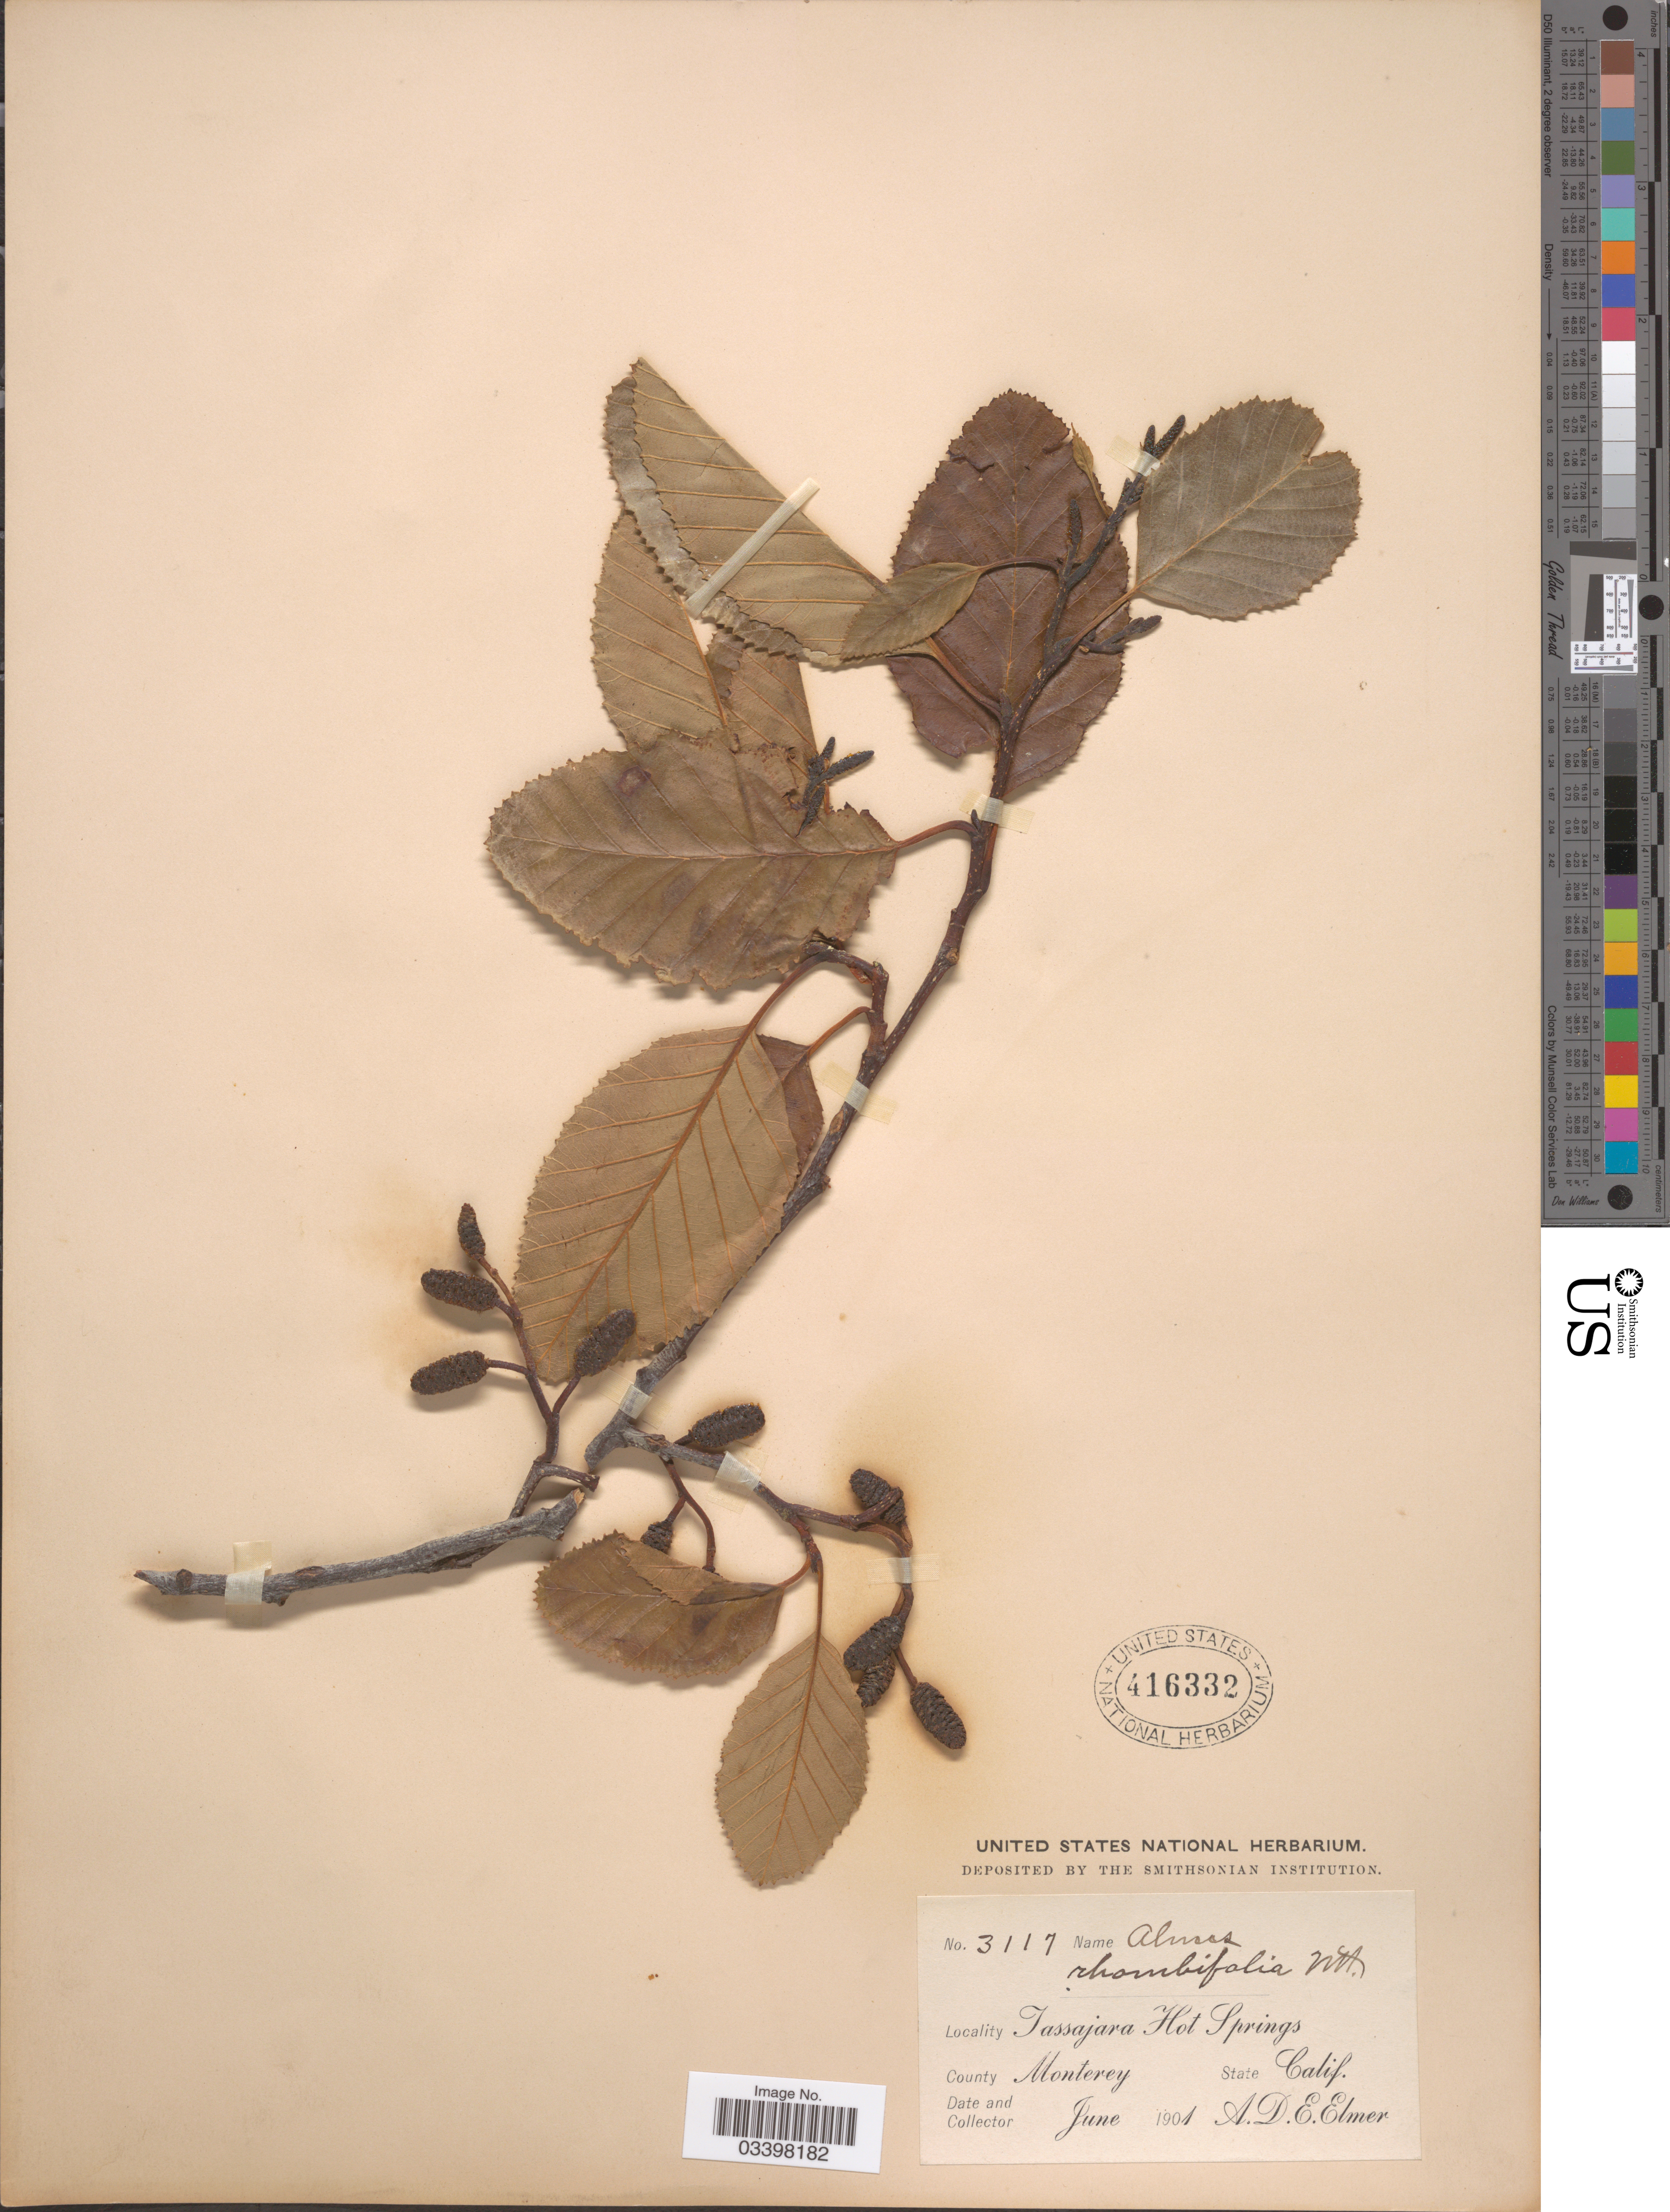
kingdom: Plantae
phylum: Tracheophyta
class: Magnoliopsida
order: Fagales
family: Betulaceae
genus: Alnus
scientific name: Alnus rhombifolia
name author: Nutt.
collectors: A. D. E. Elmer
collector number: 3117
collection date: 1901-06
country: United States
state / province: California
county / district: Monterey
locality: Tassajara Hot Springs. County Monterey.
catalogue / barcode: US 416332